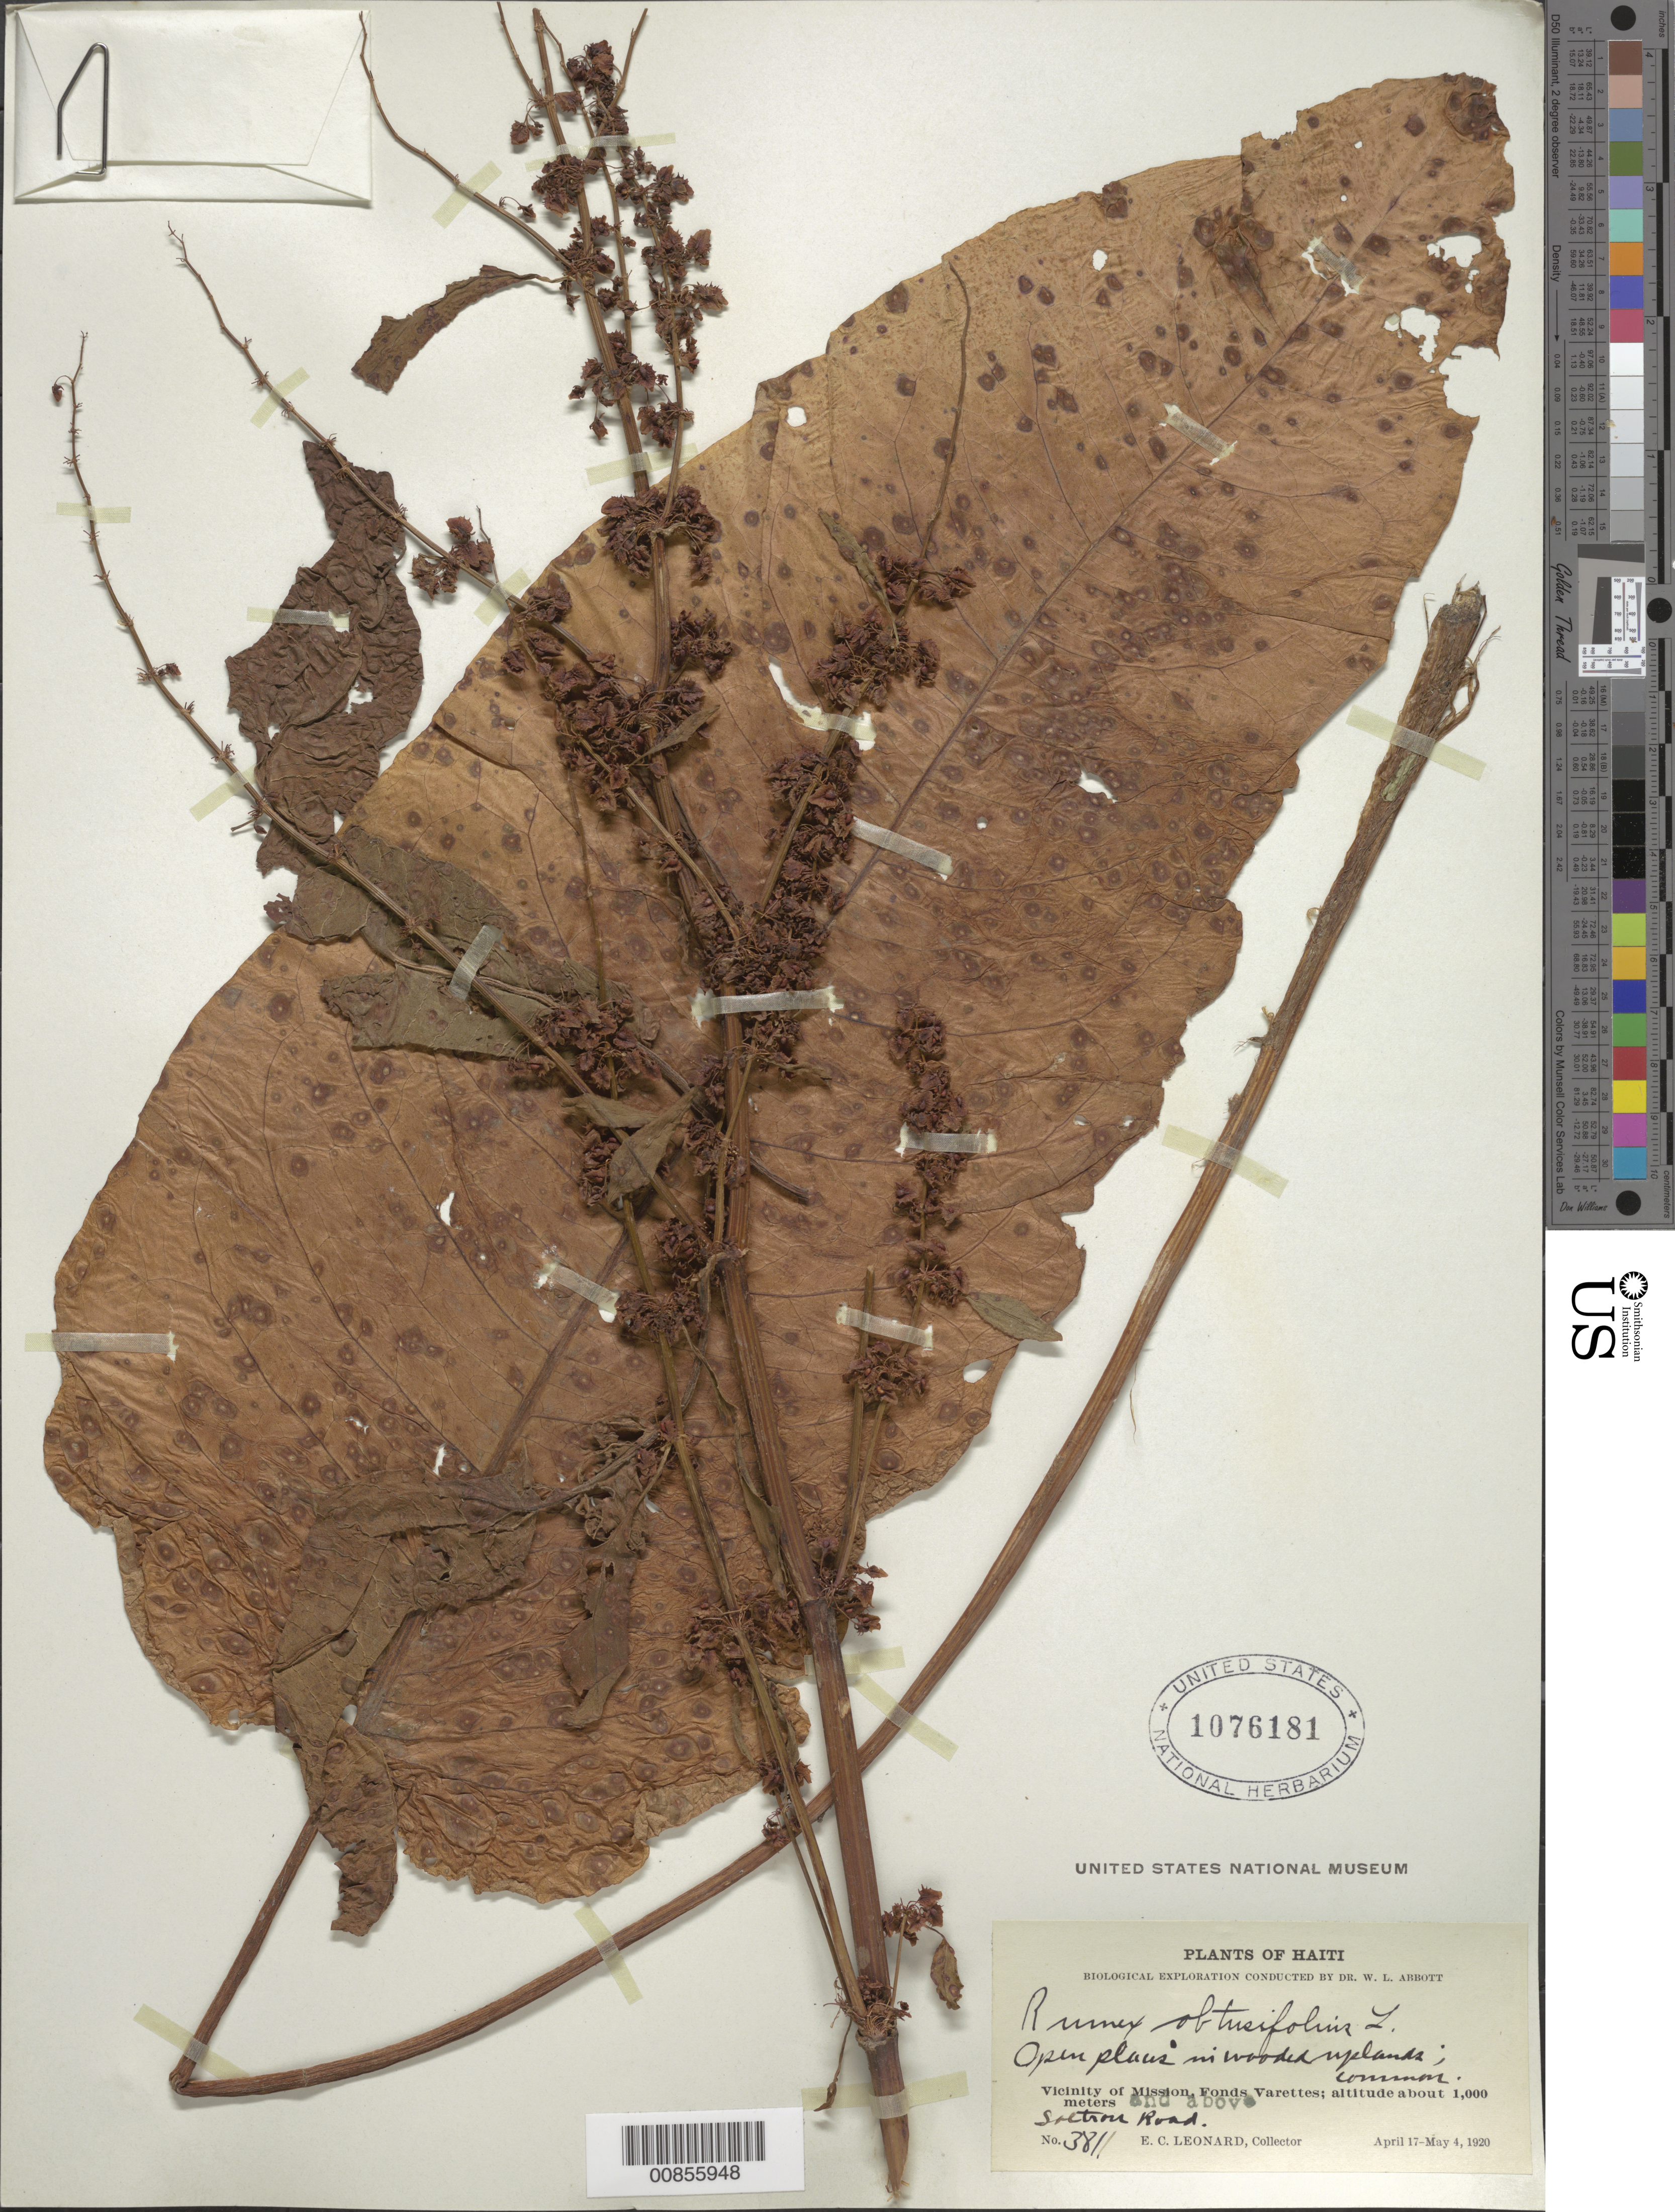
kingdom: Plantae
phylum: Tracheophyta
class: Magnoliopsida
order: Caryophyllales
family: Polygonaceae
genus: Rumex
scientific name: Rumex obtusifolius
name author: L.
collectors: E. C. Leonard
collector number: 3811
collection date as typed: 17 Apr 1920 to 04 May 1920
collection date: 1920-04-17/1920-05-04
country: Haiti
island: Hispaniola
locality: Vicinity of Mission, Fonds Varettes. Saltrou road.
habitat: Open places in wooded uplands.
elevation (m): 1000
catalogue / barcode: US 1076181